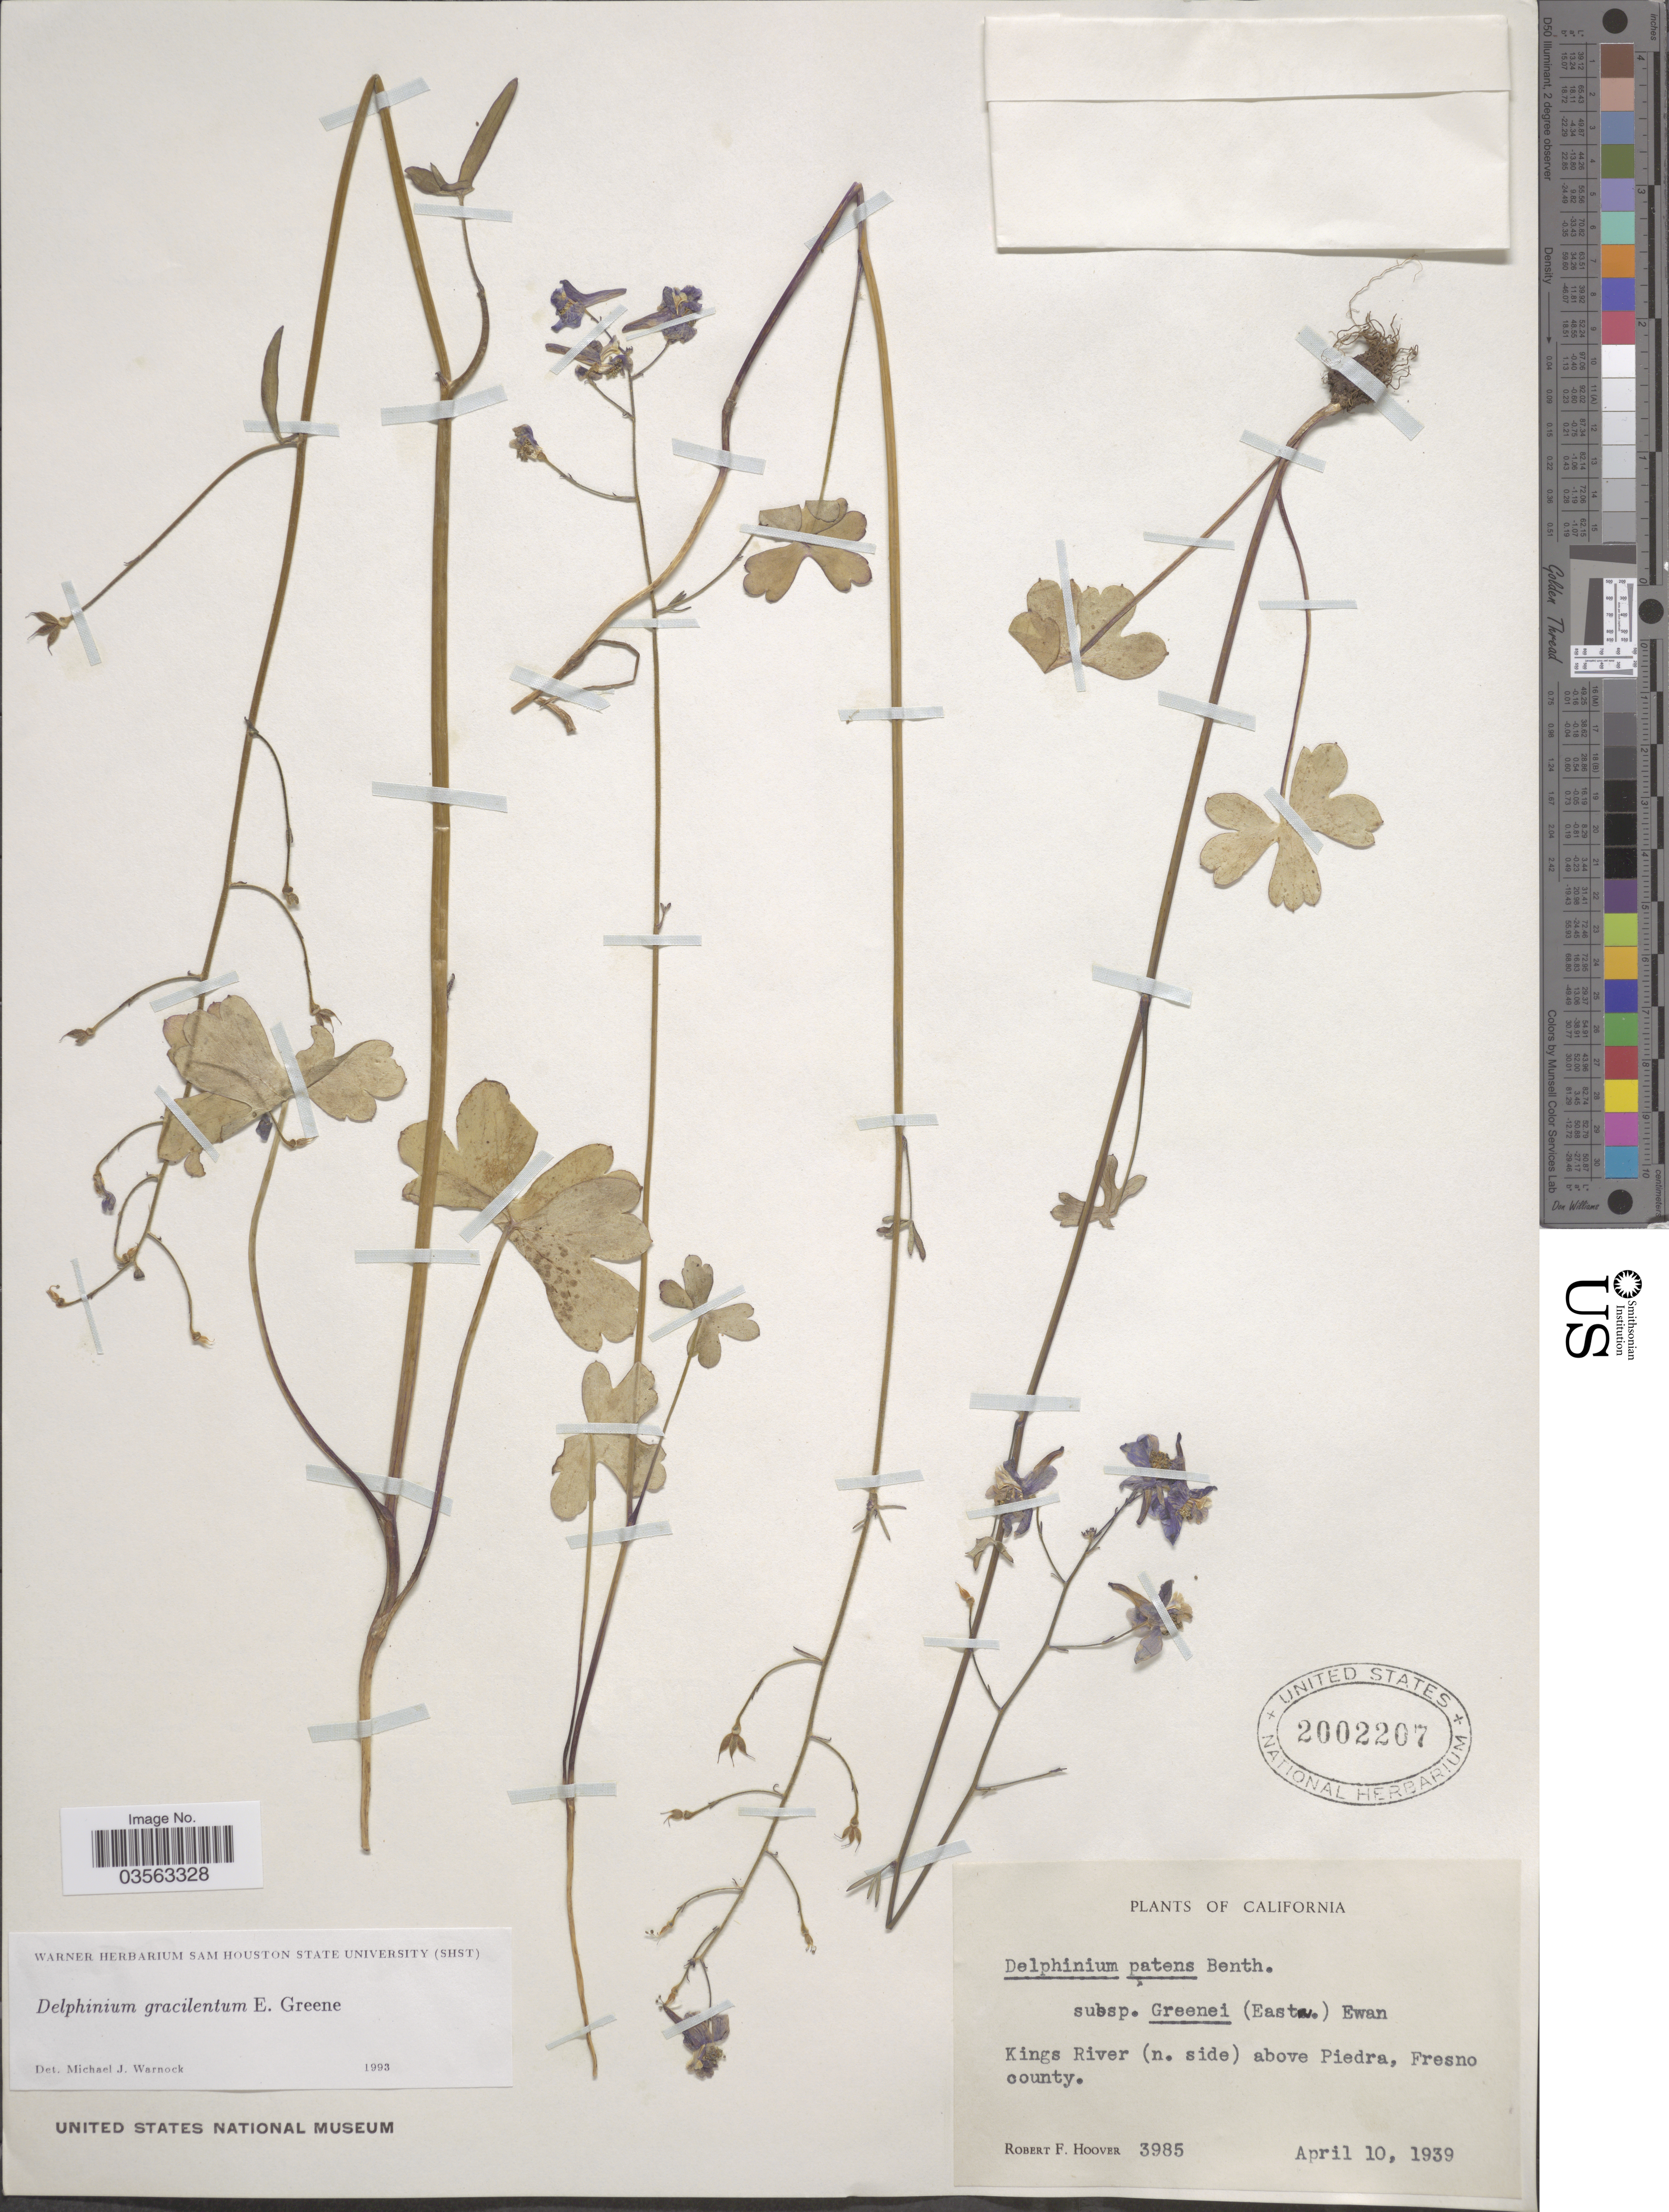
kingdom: Plantae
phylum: Tracheophyta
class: Magnoliopsida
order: Ranunculales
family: Ranunculaceae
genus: Delphinium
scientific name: Delphinium gracilentum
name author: Greene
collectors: R. F. Hoover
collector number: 3985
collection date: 1939-04-10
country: United States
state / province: California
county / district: Fresno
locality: Kings River (n. side) above Piedra, Fresno county.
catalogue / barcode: US 2002207